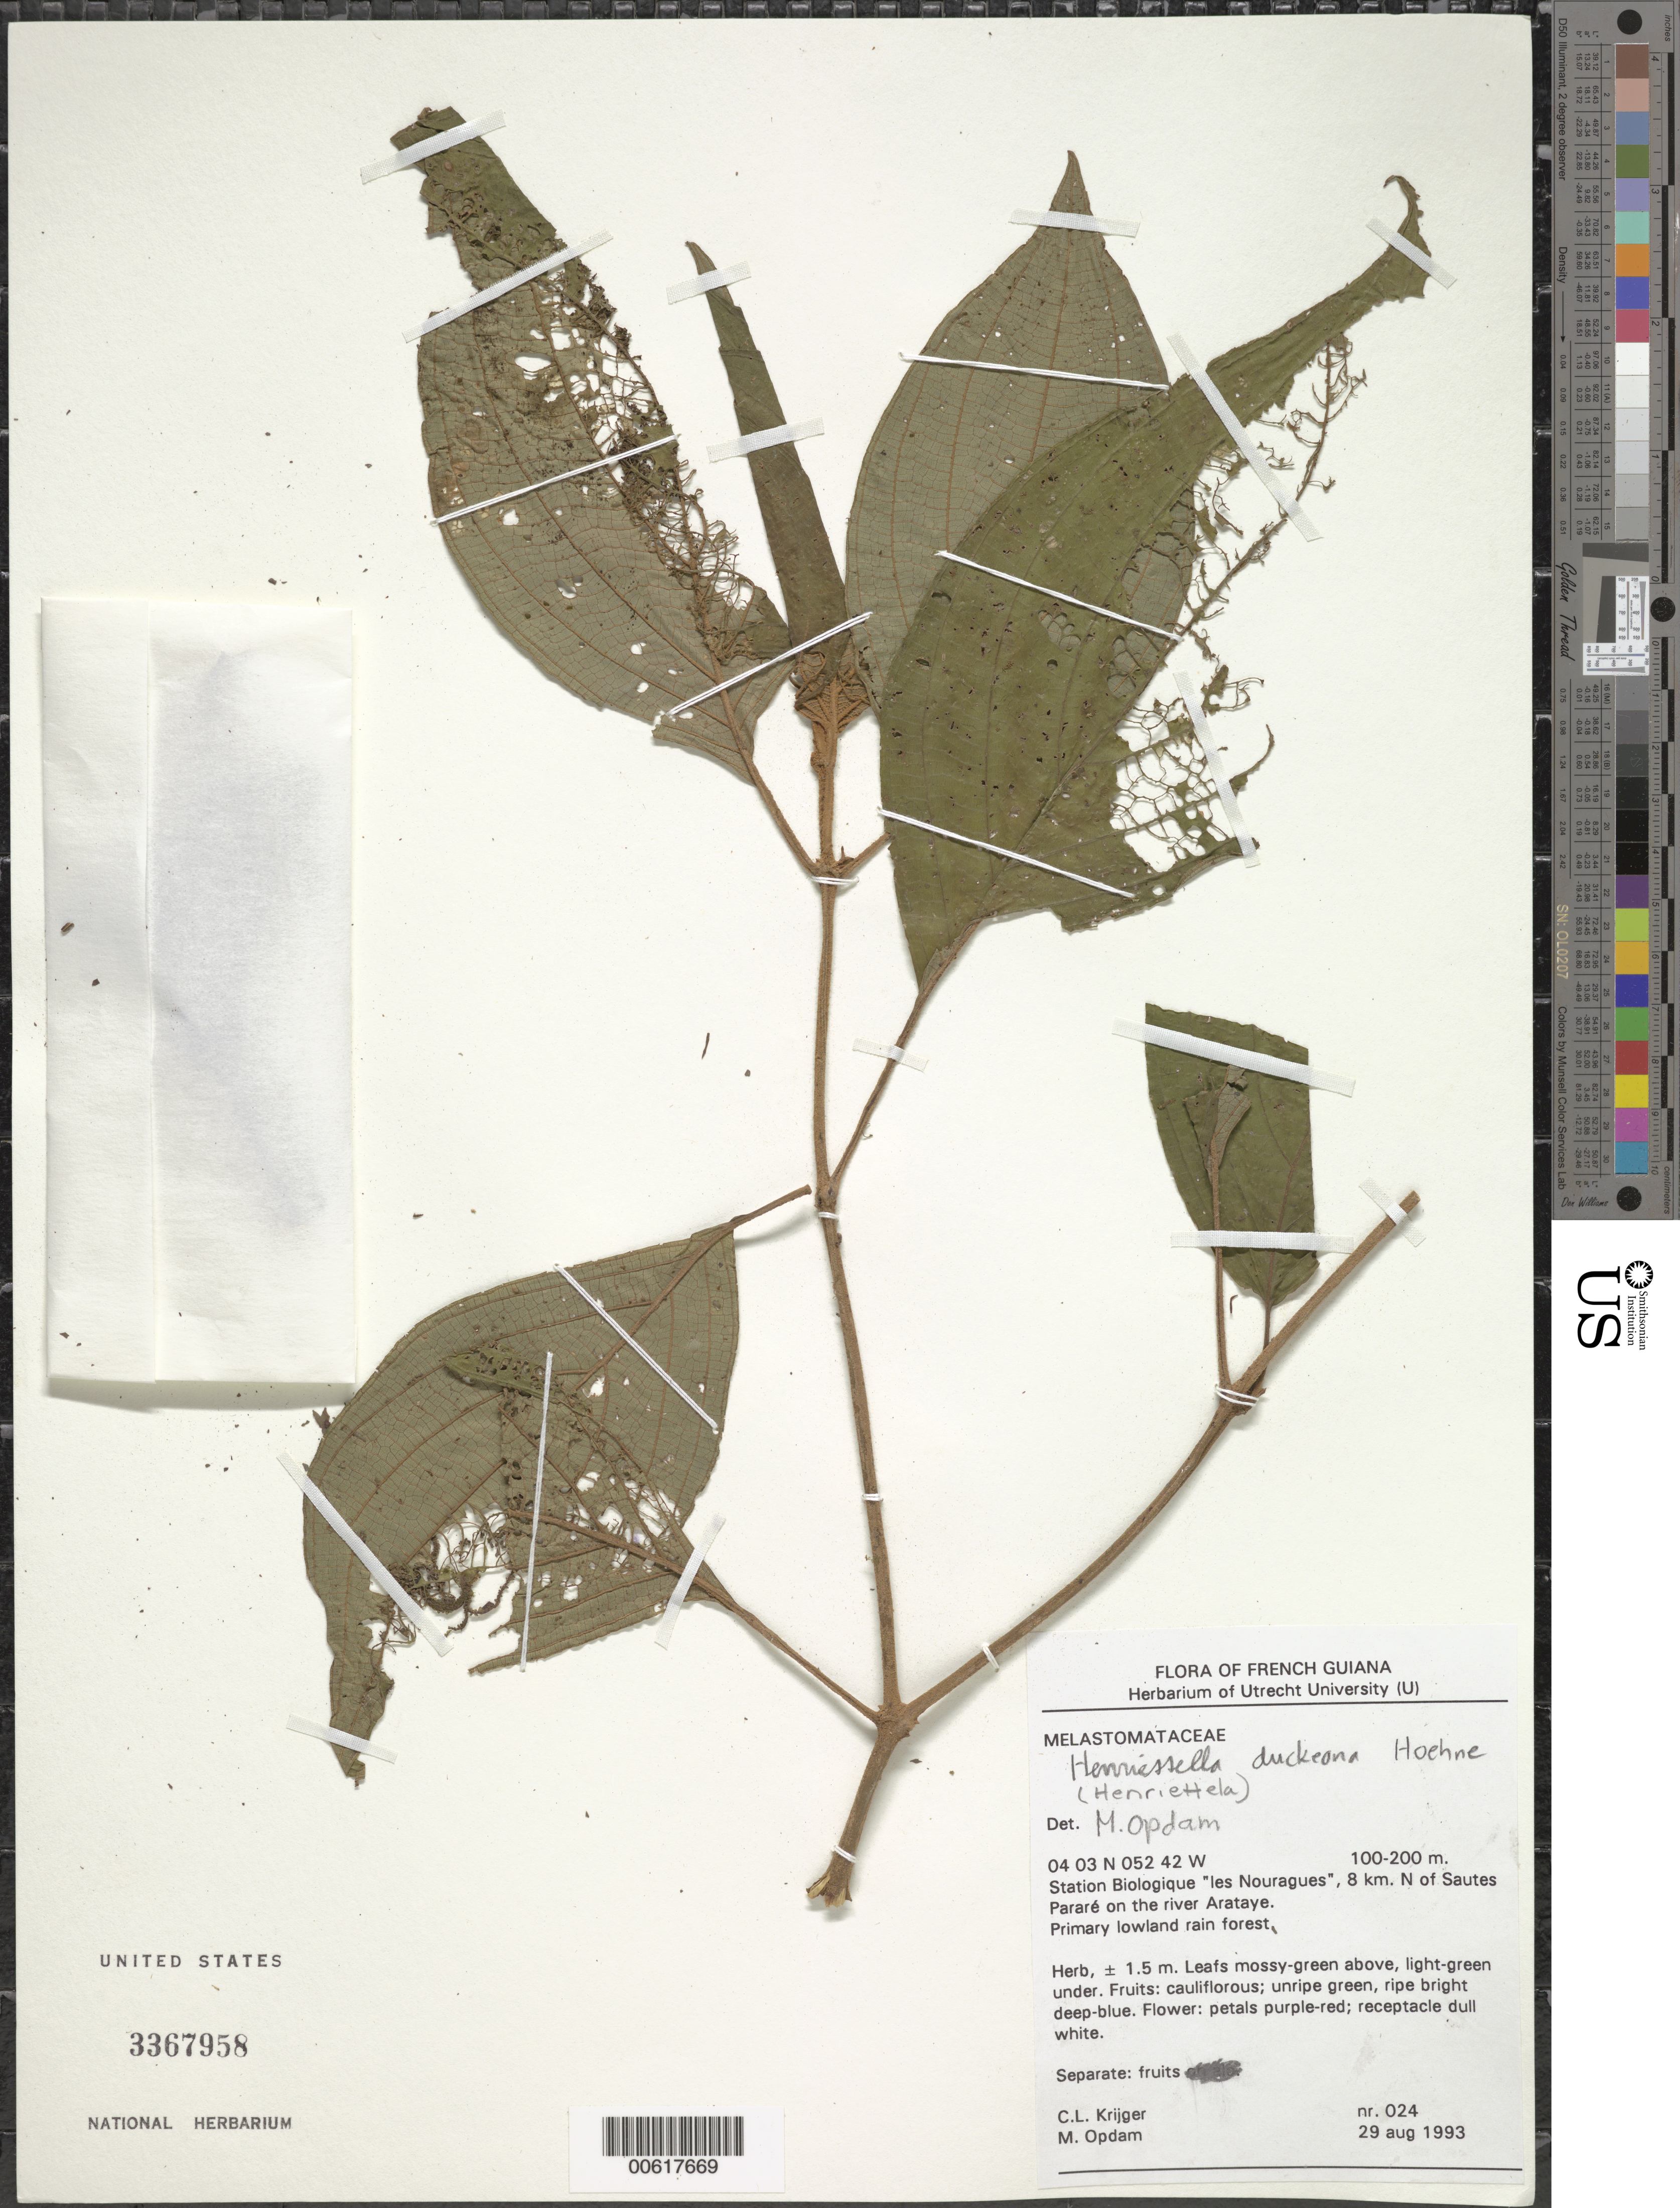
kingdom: Plantae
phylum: Tracheophyta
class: Magnoliopsida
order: Myrtales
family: Melastomataceae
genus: Henriettea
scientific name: Henriettea duckeana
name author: (Hoehne) Penneys et al.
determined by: Opdam, M.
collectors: C. Krijger & M. Opdam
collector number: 24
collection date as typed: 29-Aug-93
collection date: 1993-08-29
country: French Guiana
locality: Station biologique "les Nouragues", 8 km N of Sautes Pararé, Arataye River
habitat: Primary lowland rain forest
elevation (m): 100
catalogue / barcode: US 3367958